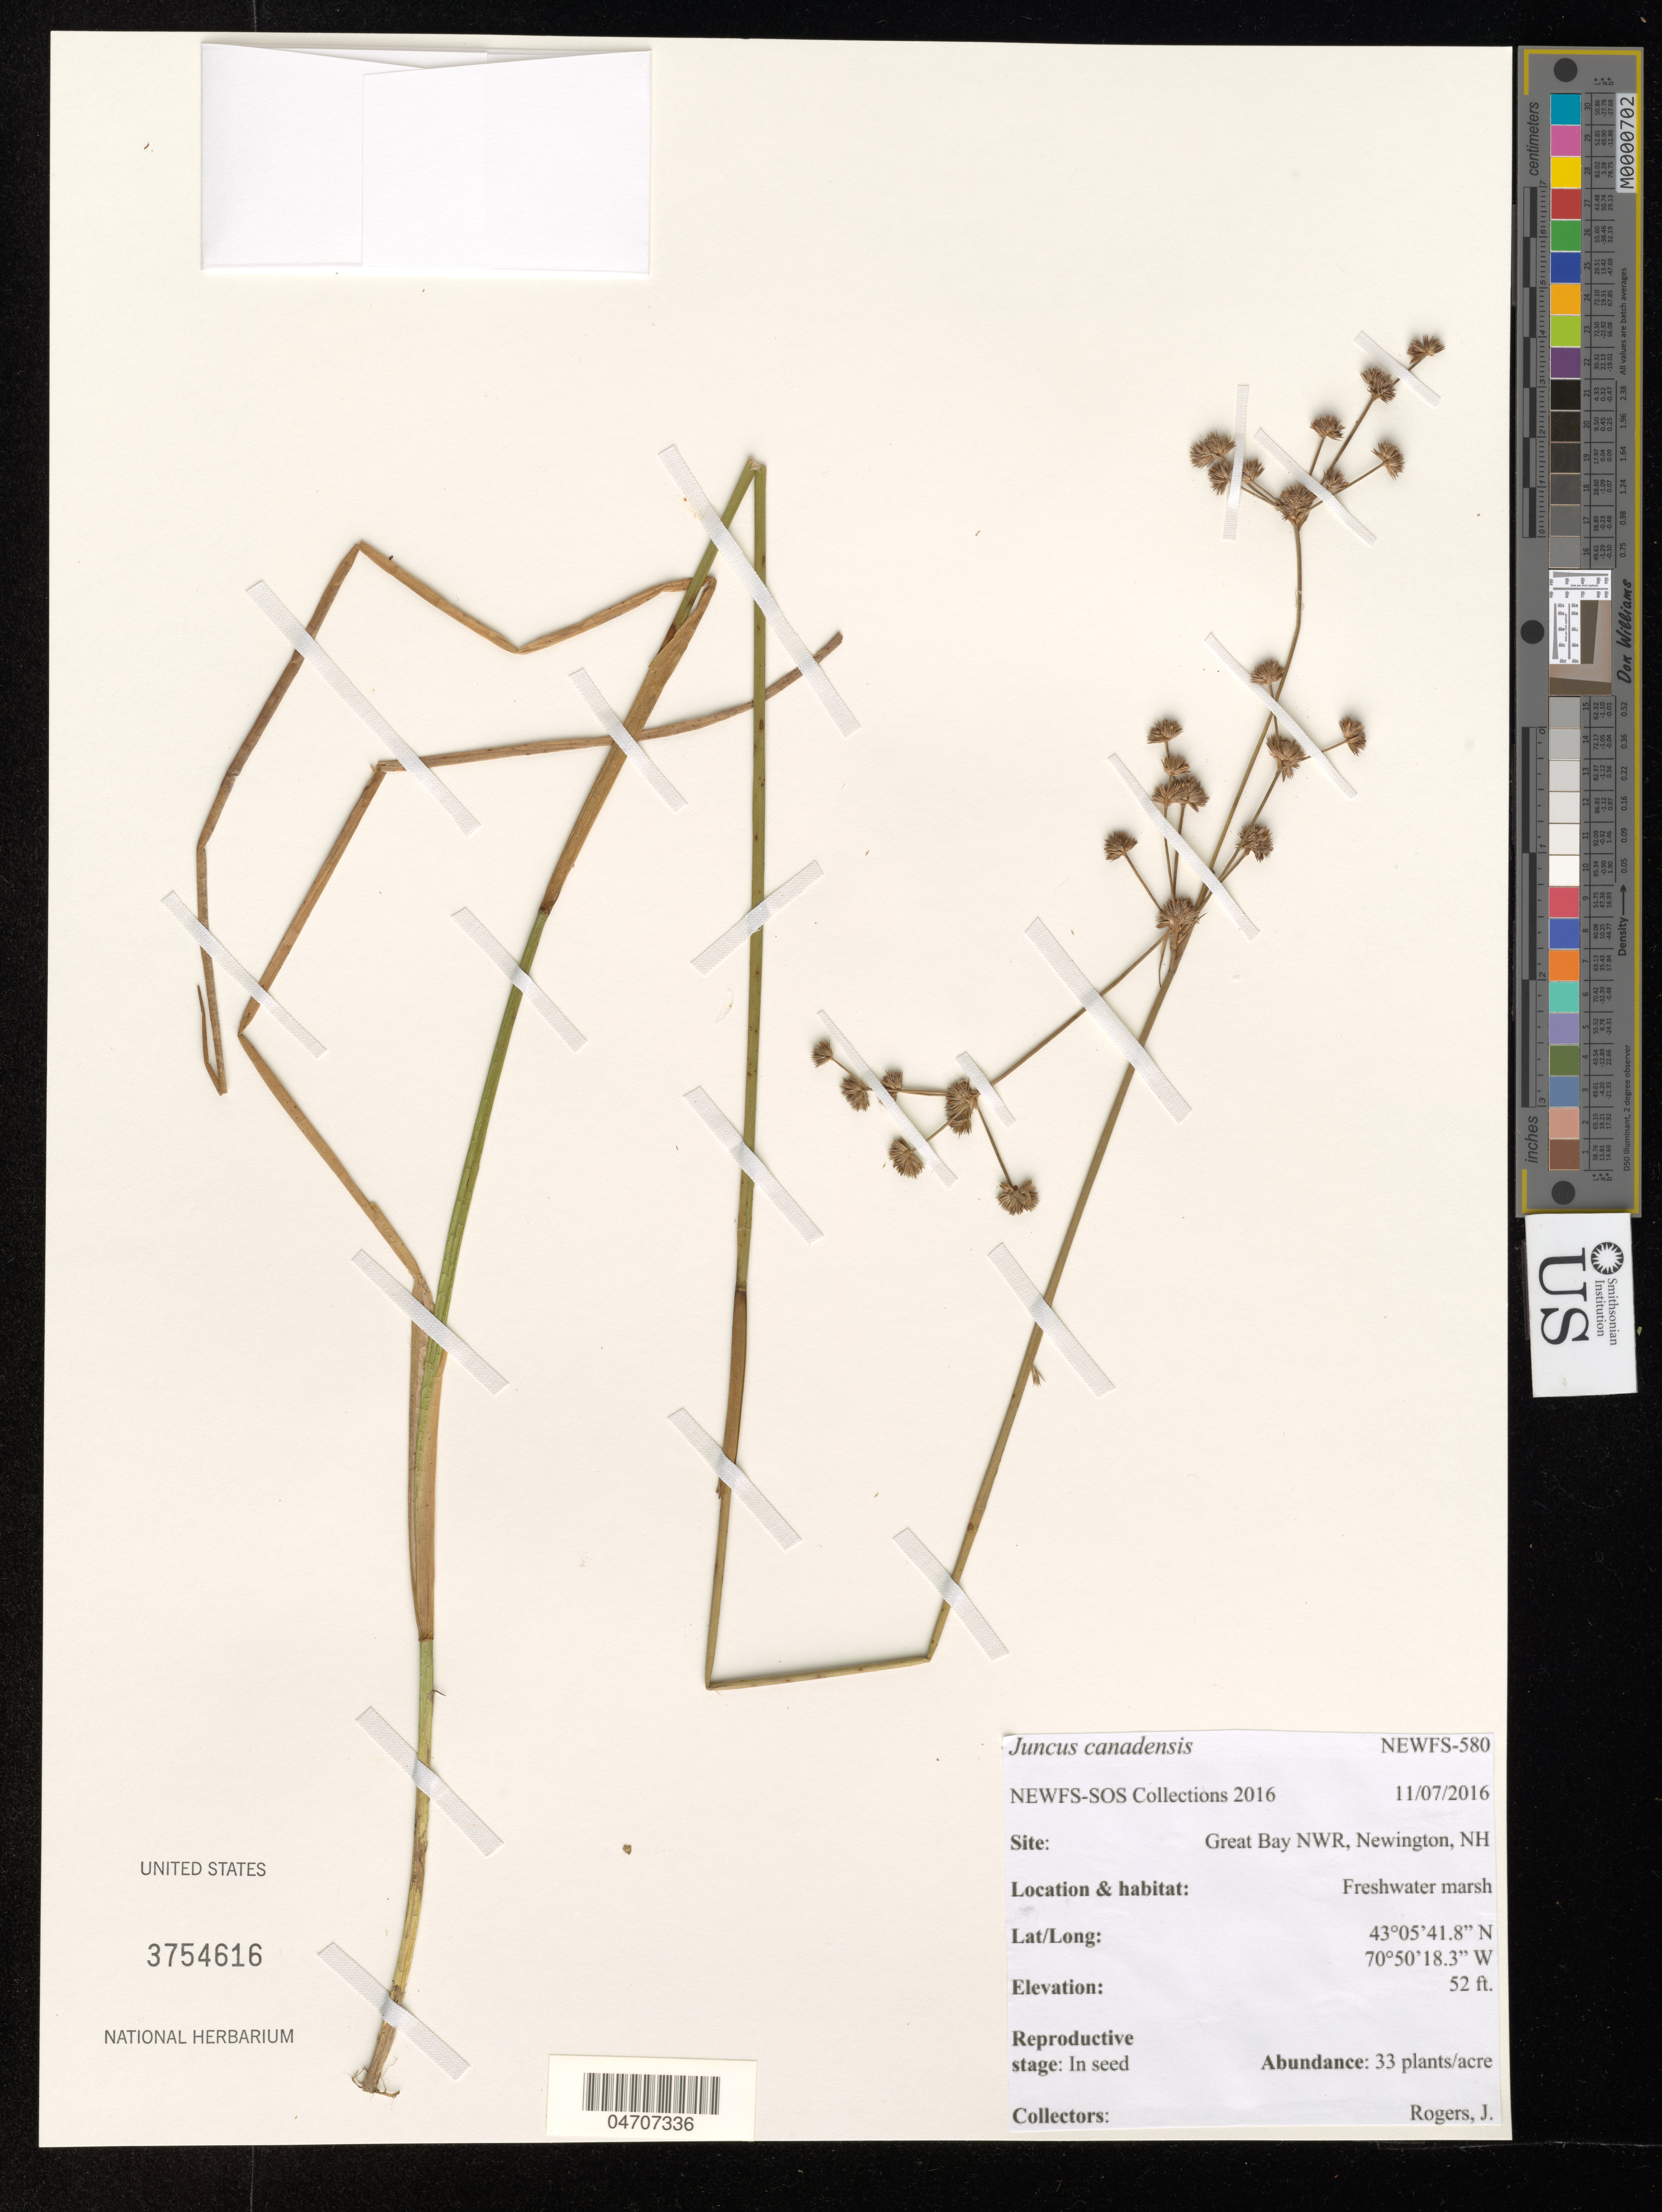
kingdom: Plantae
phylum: Tracheophyta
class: Liliopsida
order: Poales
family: Juncaceae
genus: Juncus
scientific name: Juncus canadensis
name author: J. Gay ex Laharpe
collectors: J. Rogers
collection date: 2016-11-07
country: United States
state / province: New Hampshire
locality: Site: Great Bay NWR, Newington, NH.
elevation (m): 16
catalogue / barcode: US 3754616